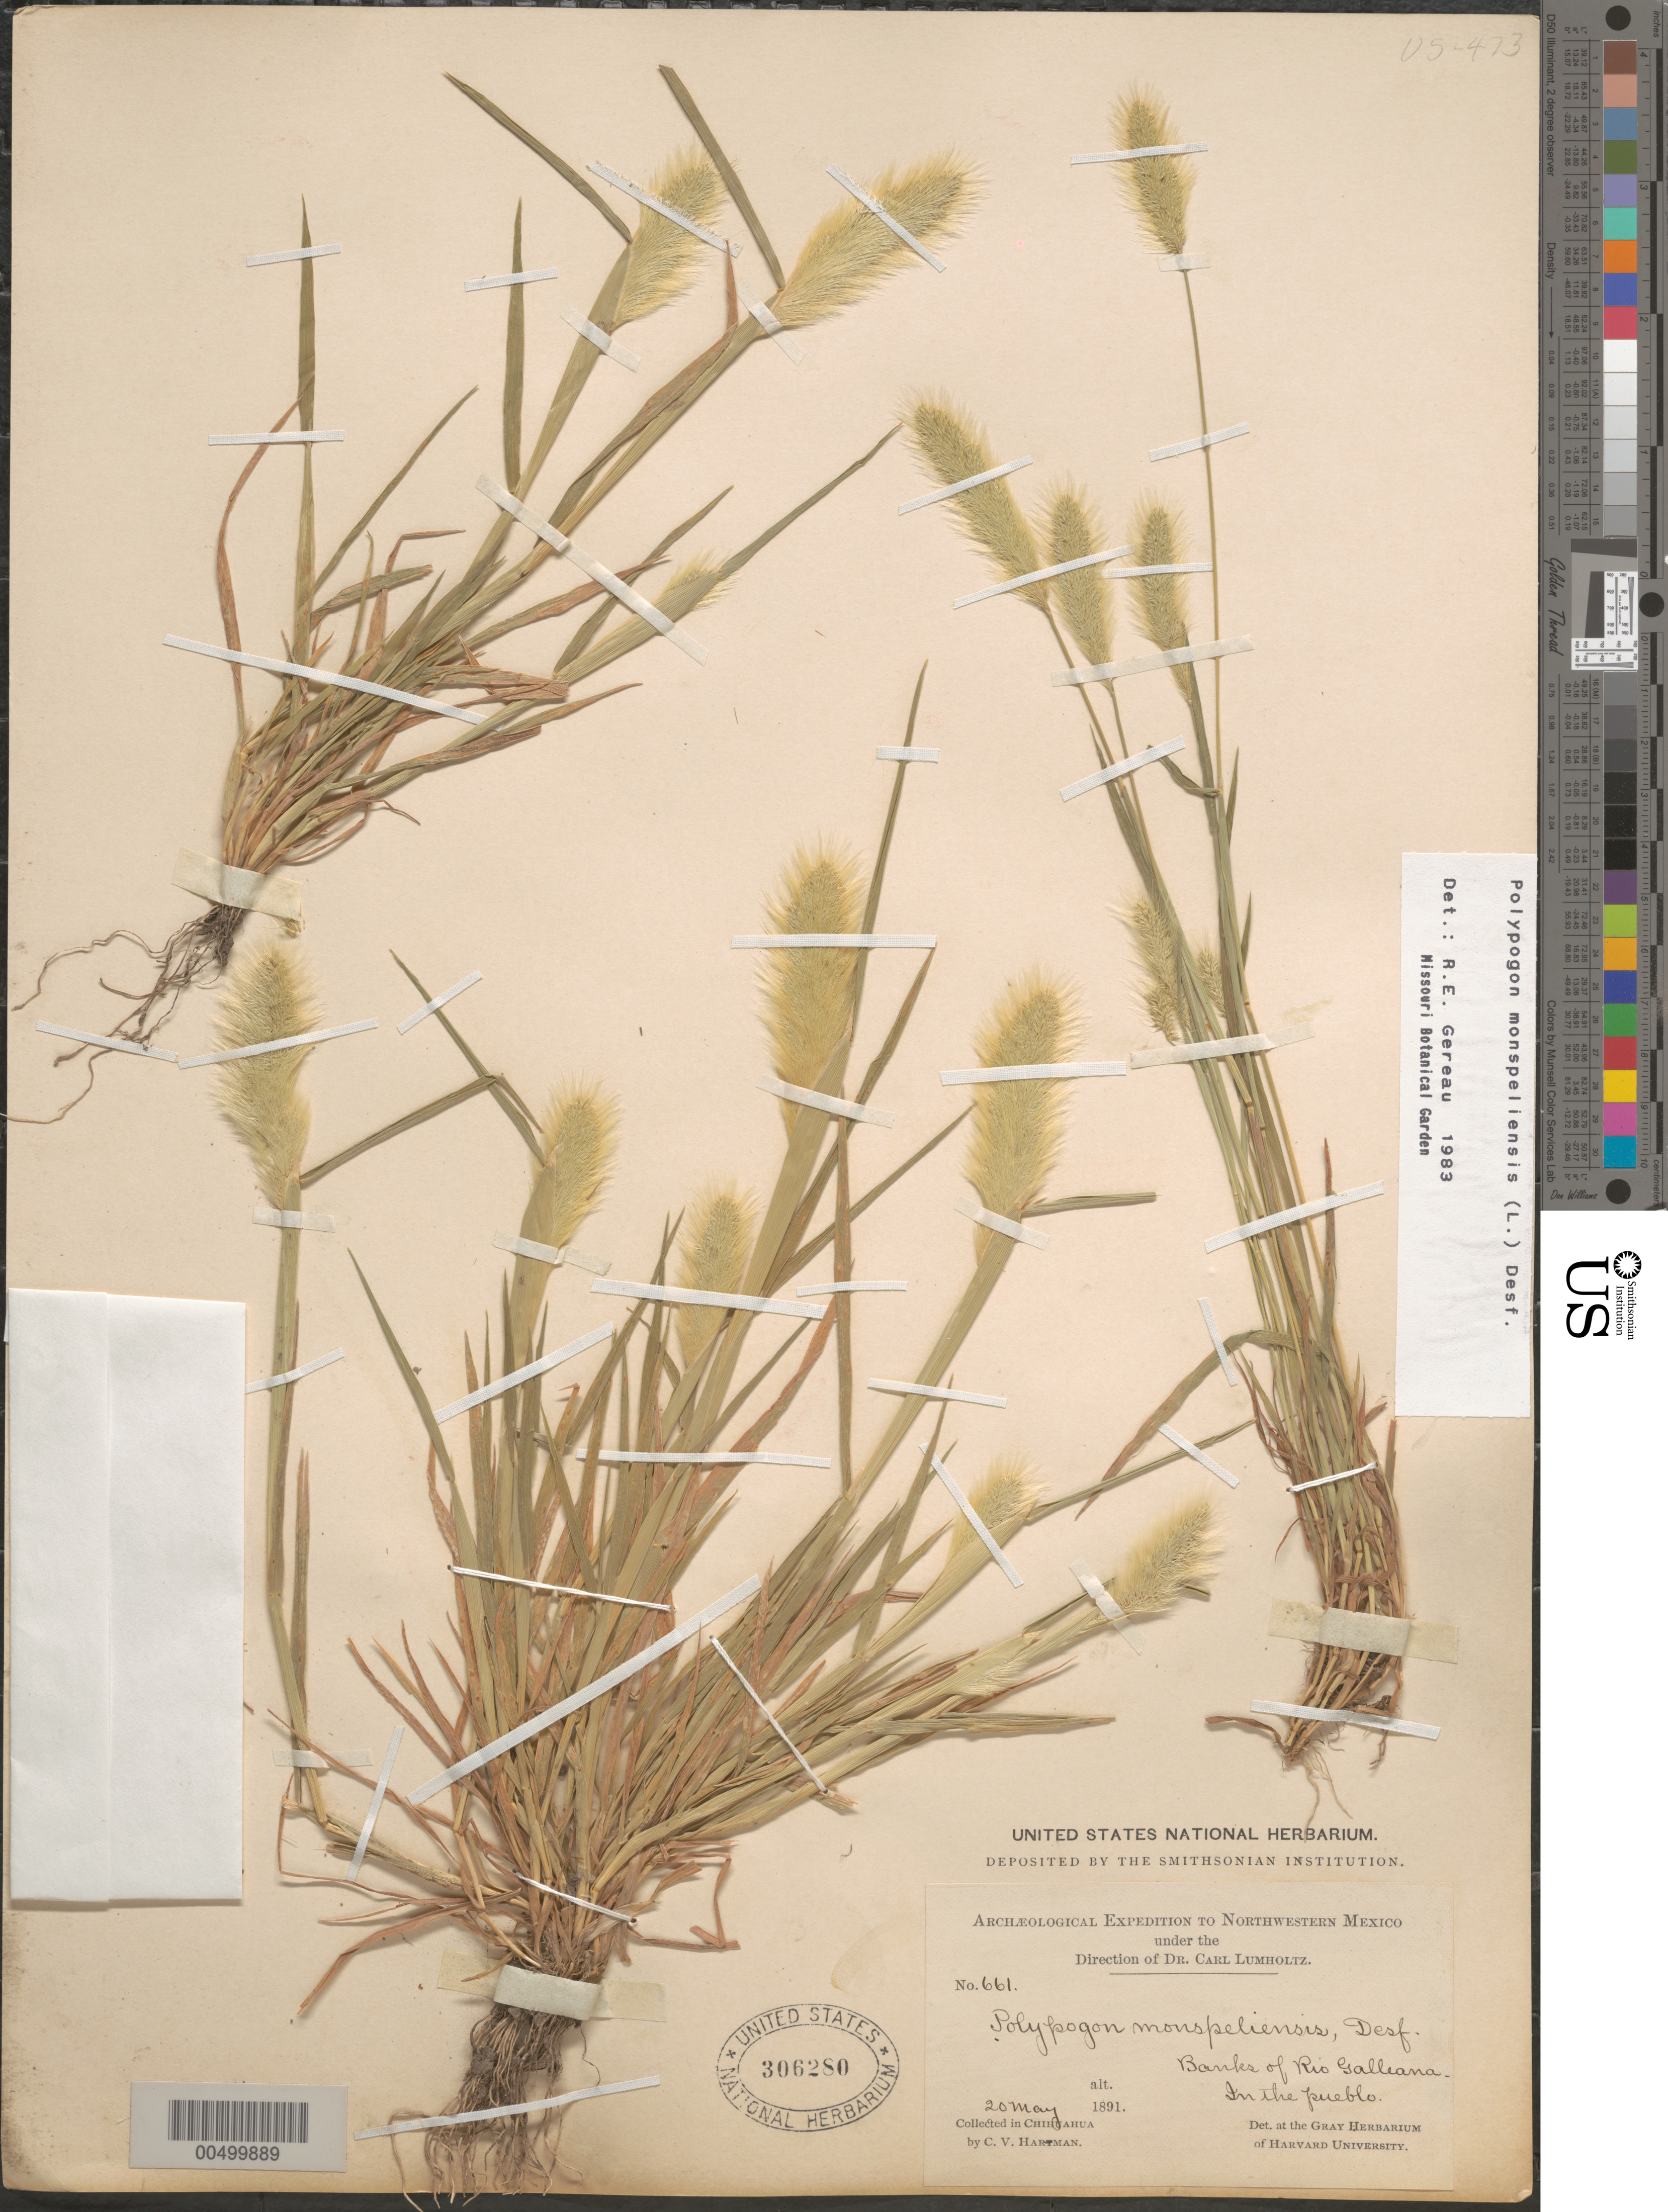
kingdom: Plantae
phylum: Tracheophyta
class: Liliopsida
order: Poales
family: Poaceae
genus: Polypogon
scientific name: Polypogon monspeliensis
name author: (L.) Desf.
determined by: Gereau, R. E.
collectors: C. V. Hartman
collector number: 661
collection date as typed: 20 May 1891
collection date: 1891-05-20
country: Mexico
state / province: Chihuahua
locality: Banks of Rio Galleana, in the pueblo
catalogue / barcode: US 306280